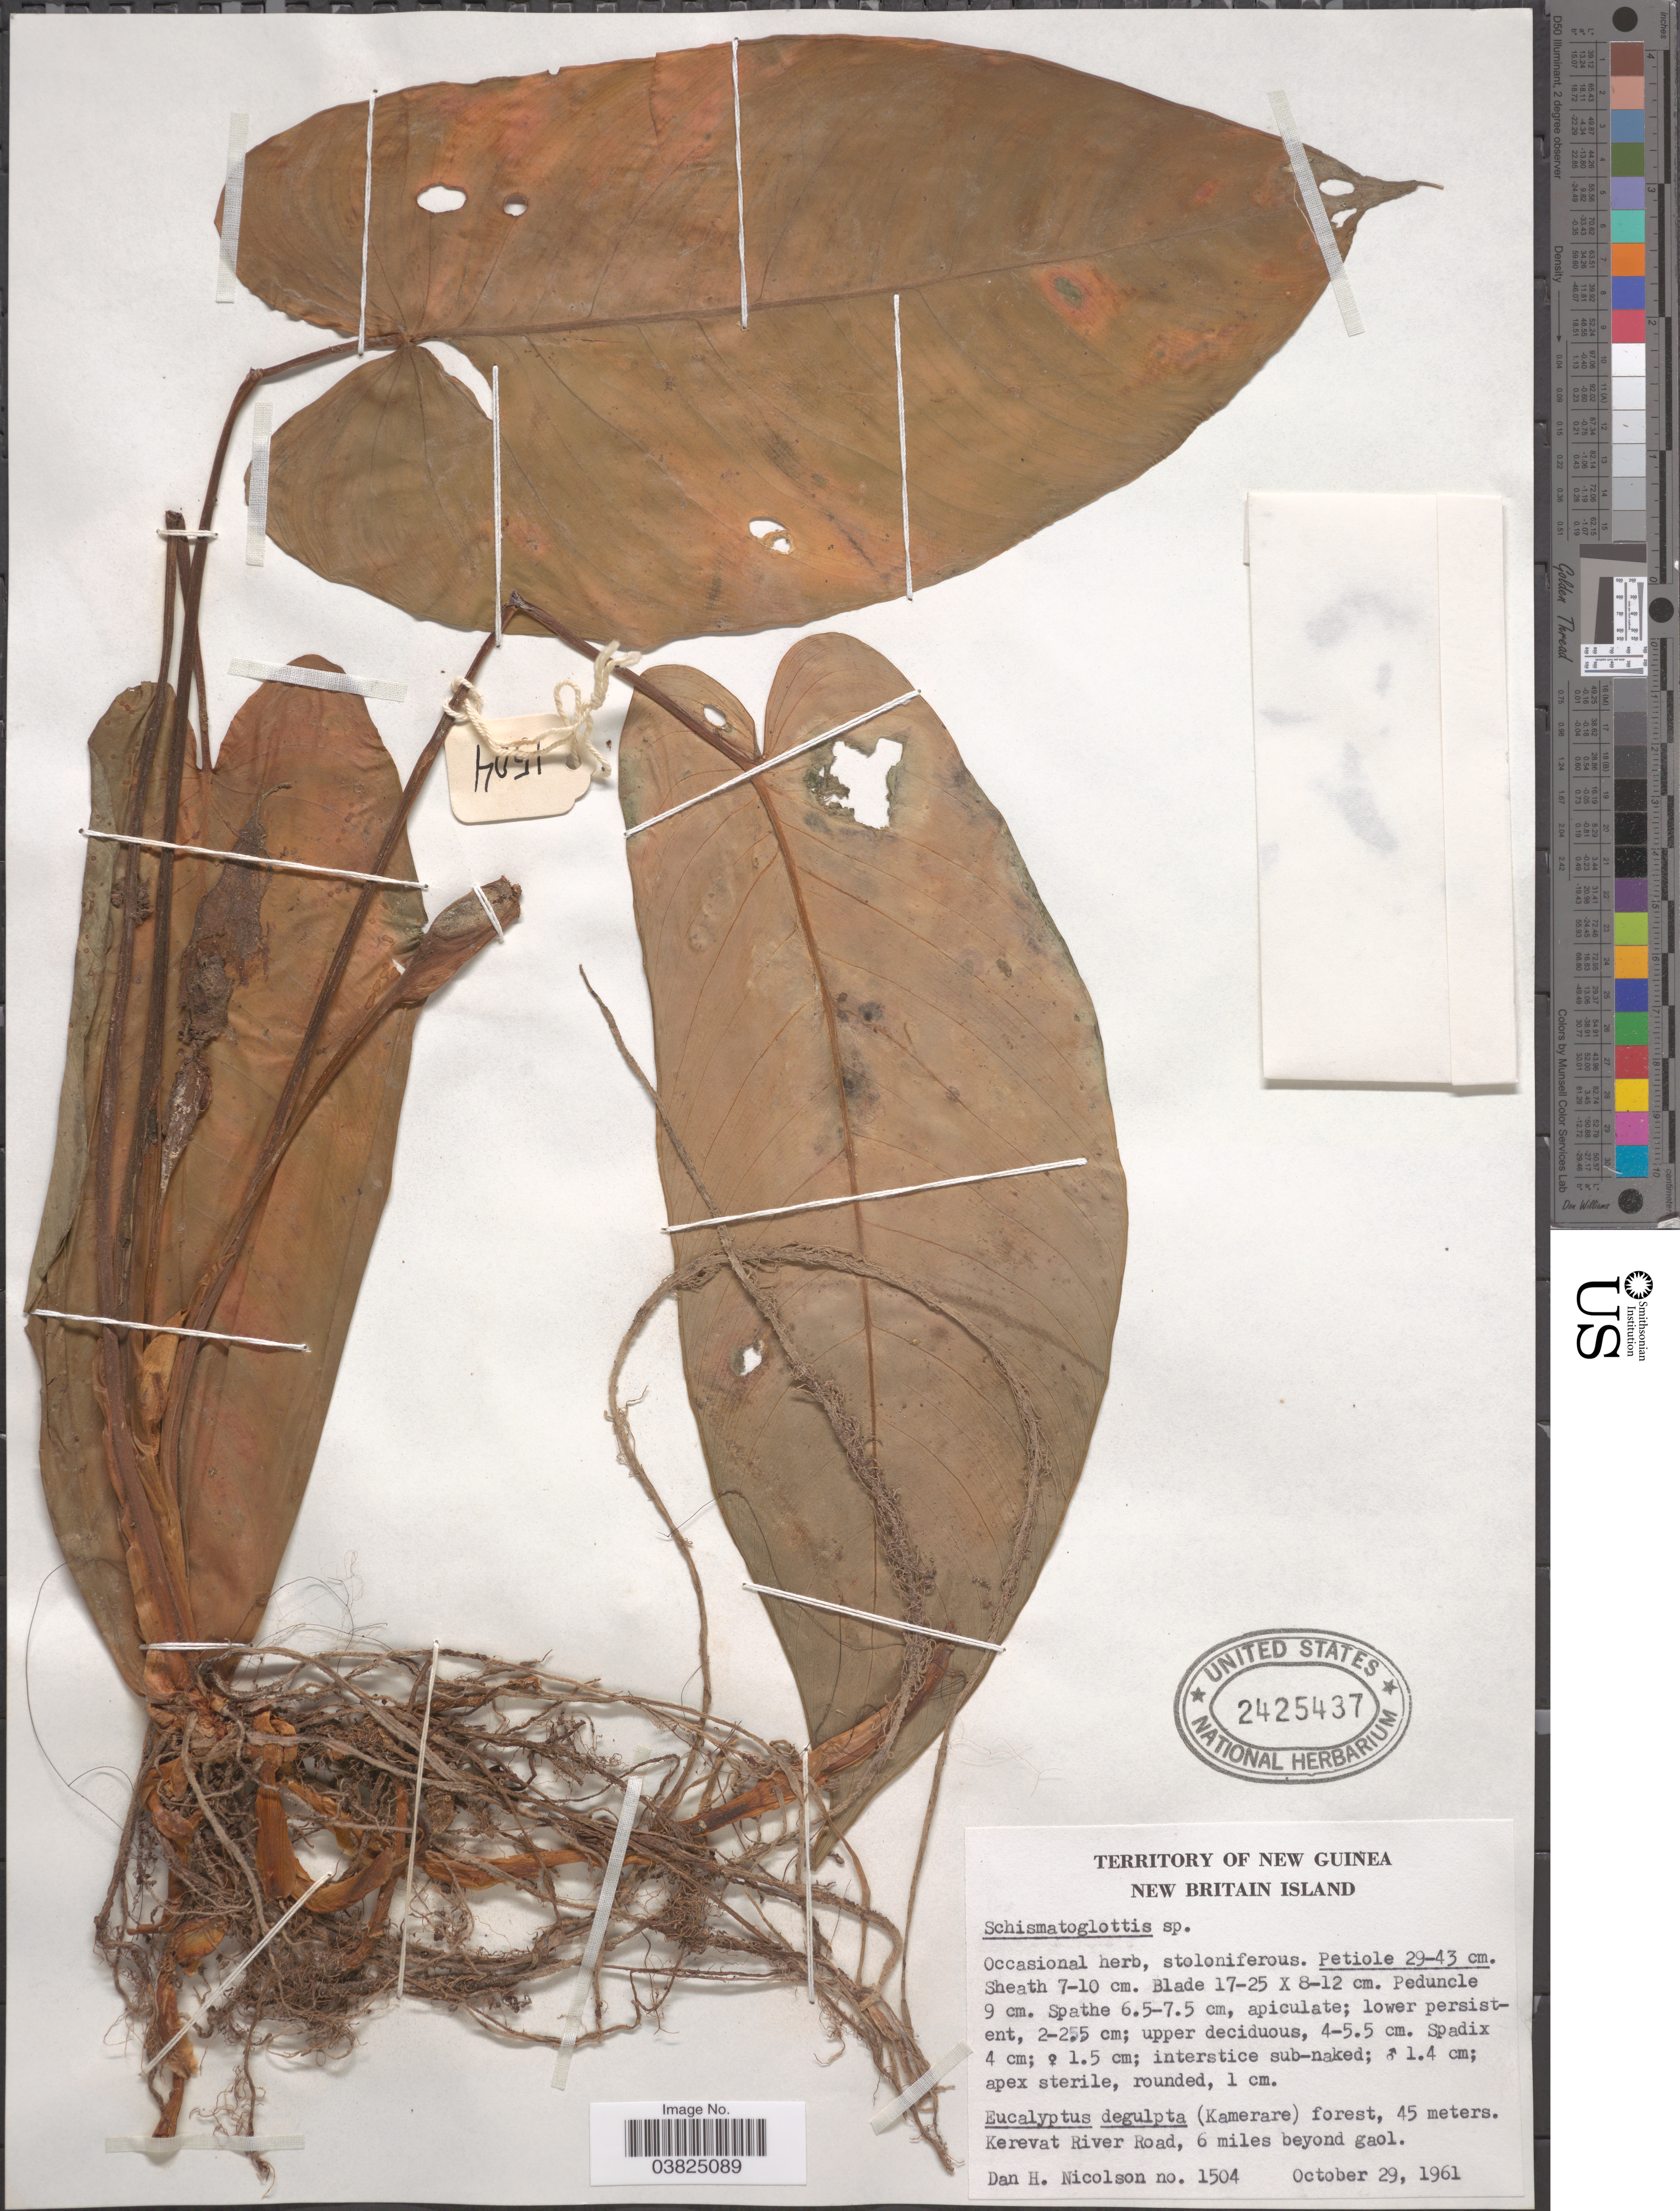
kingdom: Plantae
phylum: Tracheophyta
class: Liliopsida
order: Alismatales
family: Araceae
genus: Schismatoglottis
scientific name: Schismatoglottis sp.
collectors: D. H. Nicolson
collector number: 1504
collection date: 1961-10-29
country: Papua New Guinea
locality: Territory of New Guinea. New Britain Island. Keravat River Road, 6 miles beyond gaol.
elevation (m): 45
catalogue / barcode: US 2425437